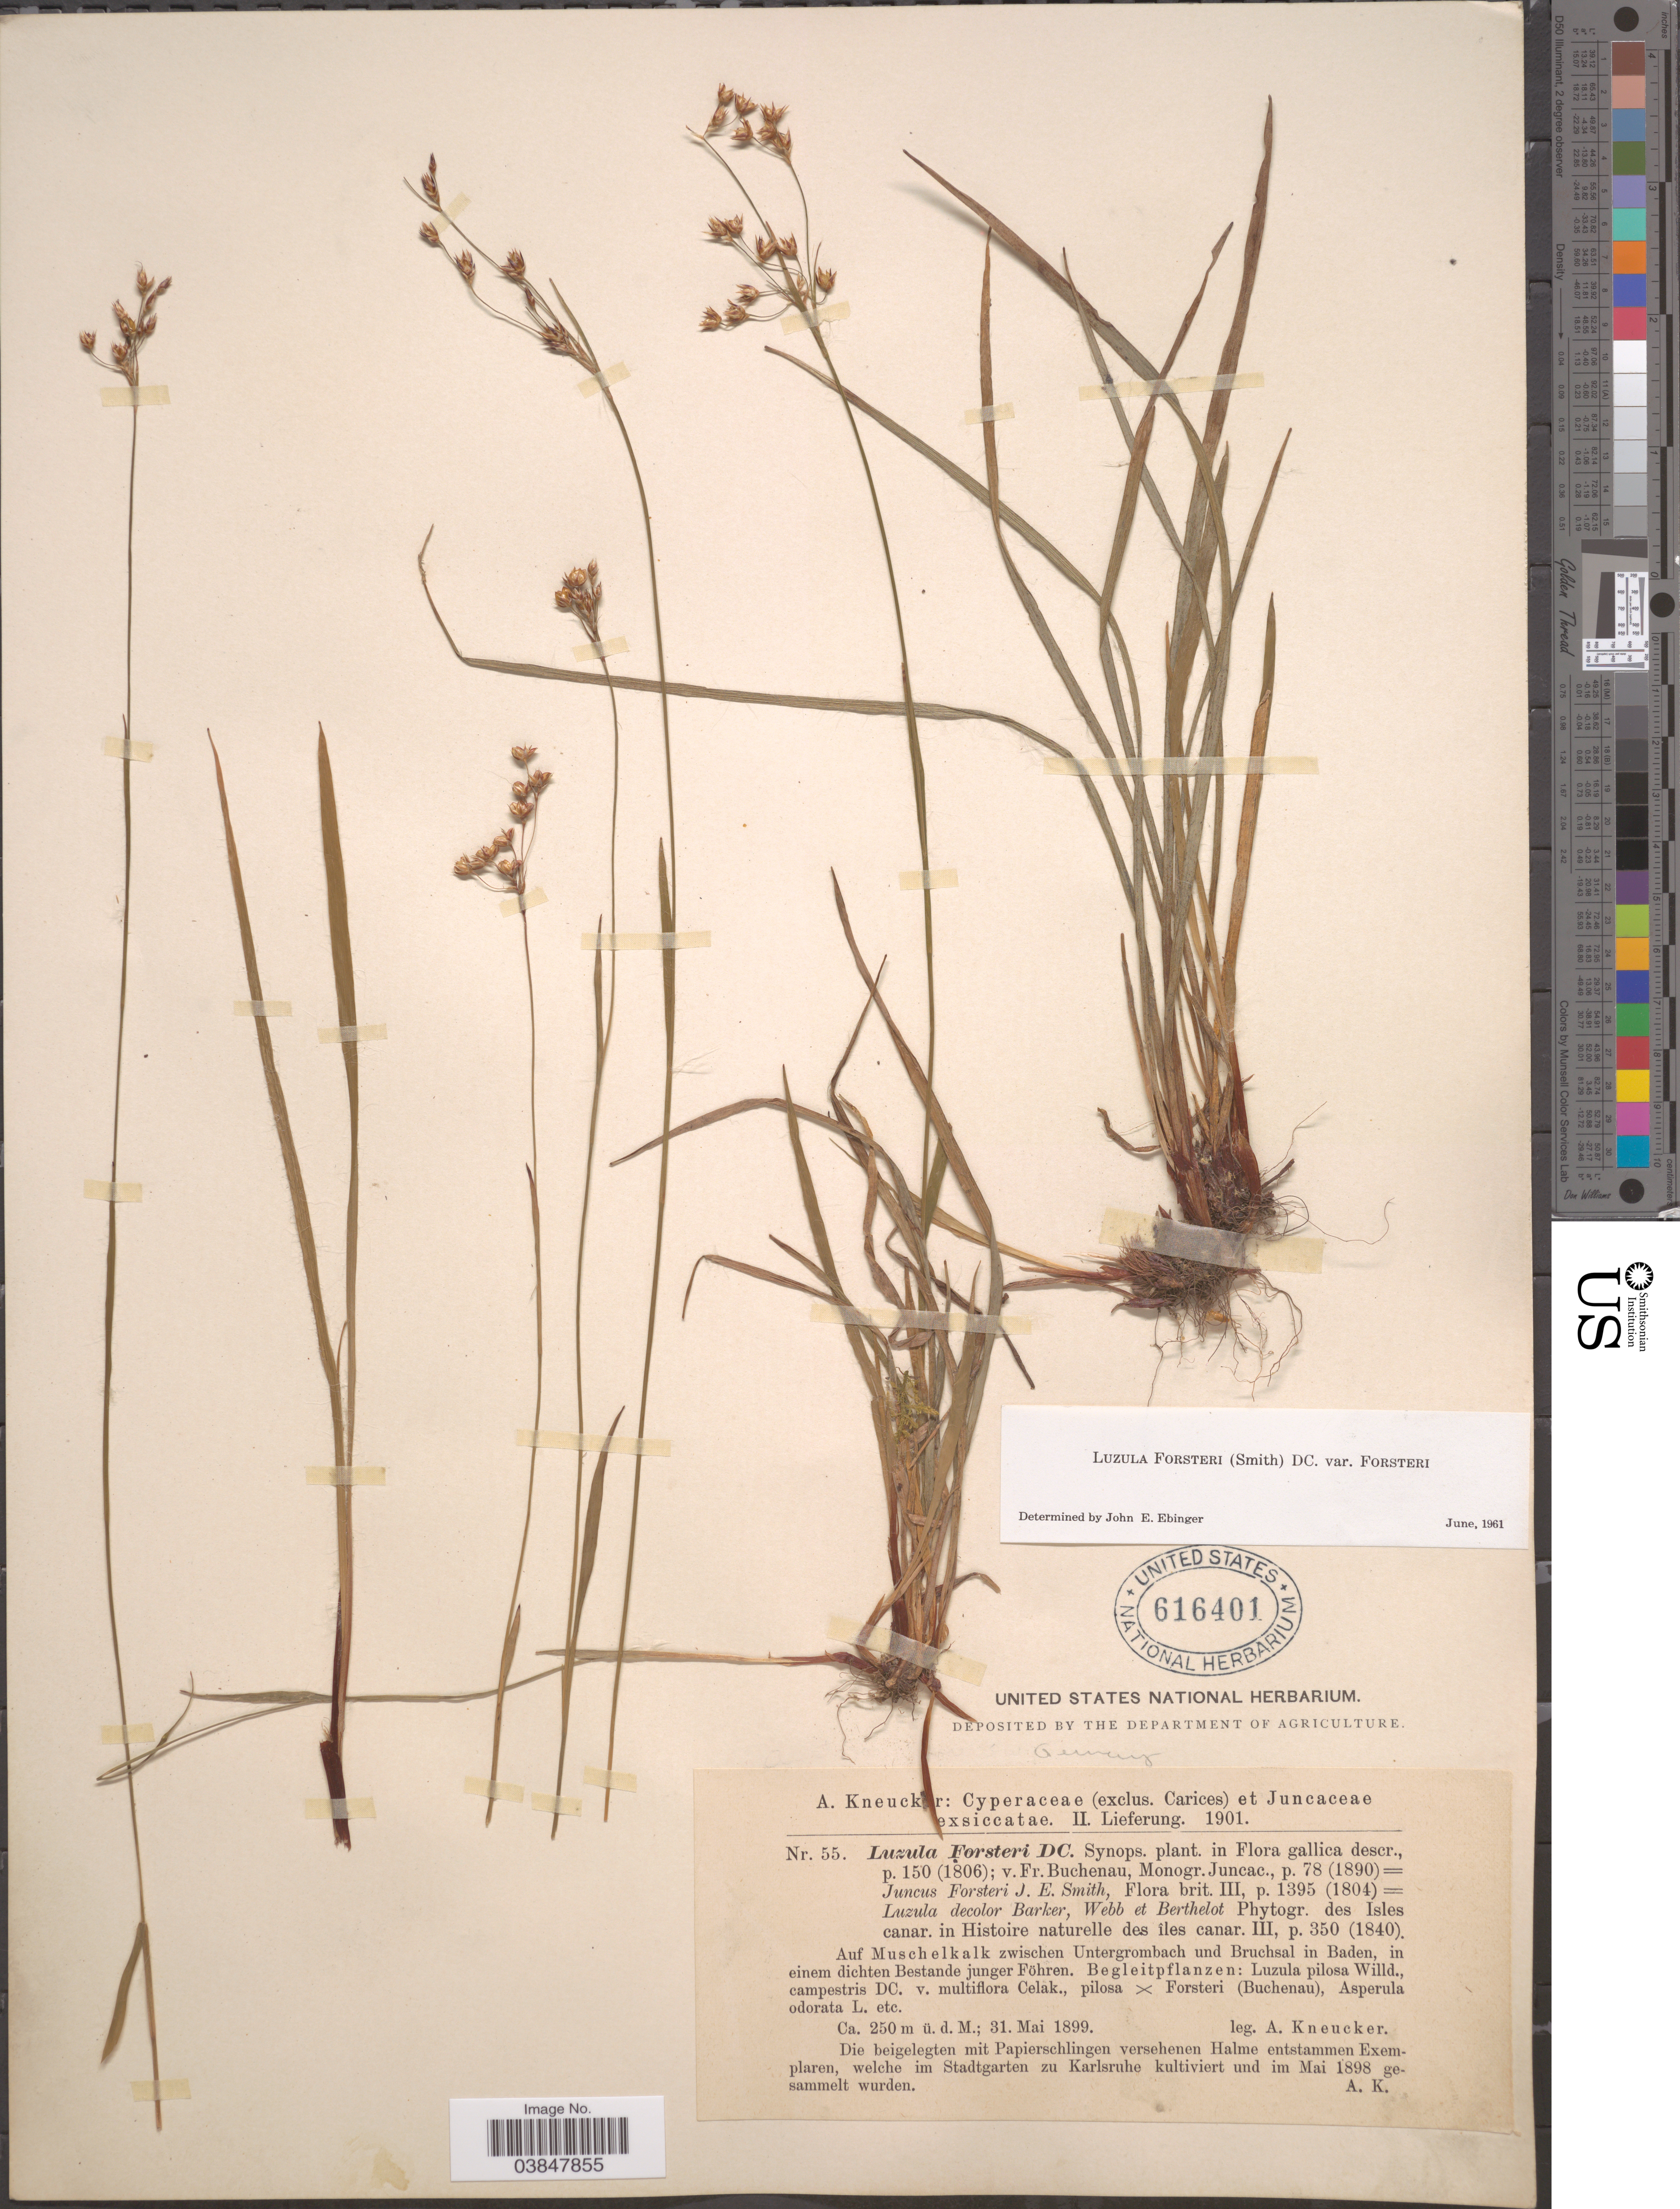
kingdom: Plantae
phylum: Tracheophyta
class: Liliopsida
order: Poales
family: Juncaceae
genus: Luzula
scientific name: Luzula forsteri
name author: (Sm.) DC.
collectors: A. Kneucker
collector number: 55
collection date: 1899-05-31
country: Germany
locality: Auf Muschelkalk zwischen Untergrombach und Bruchsal in Baden, in einem dichten Bestande junger Föhren.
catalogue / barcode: US 616401